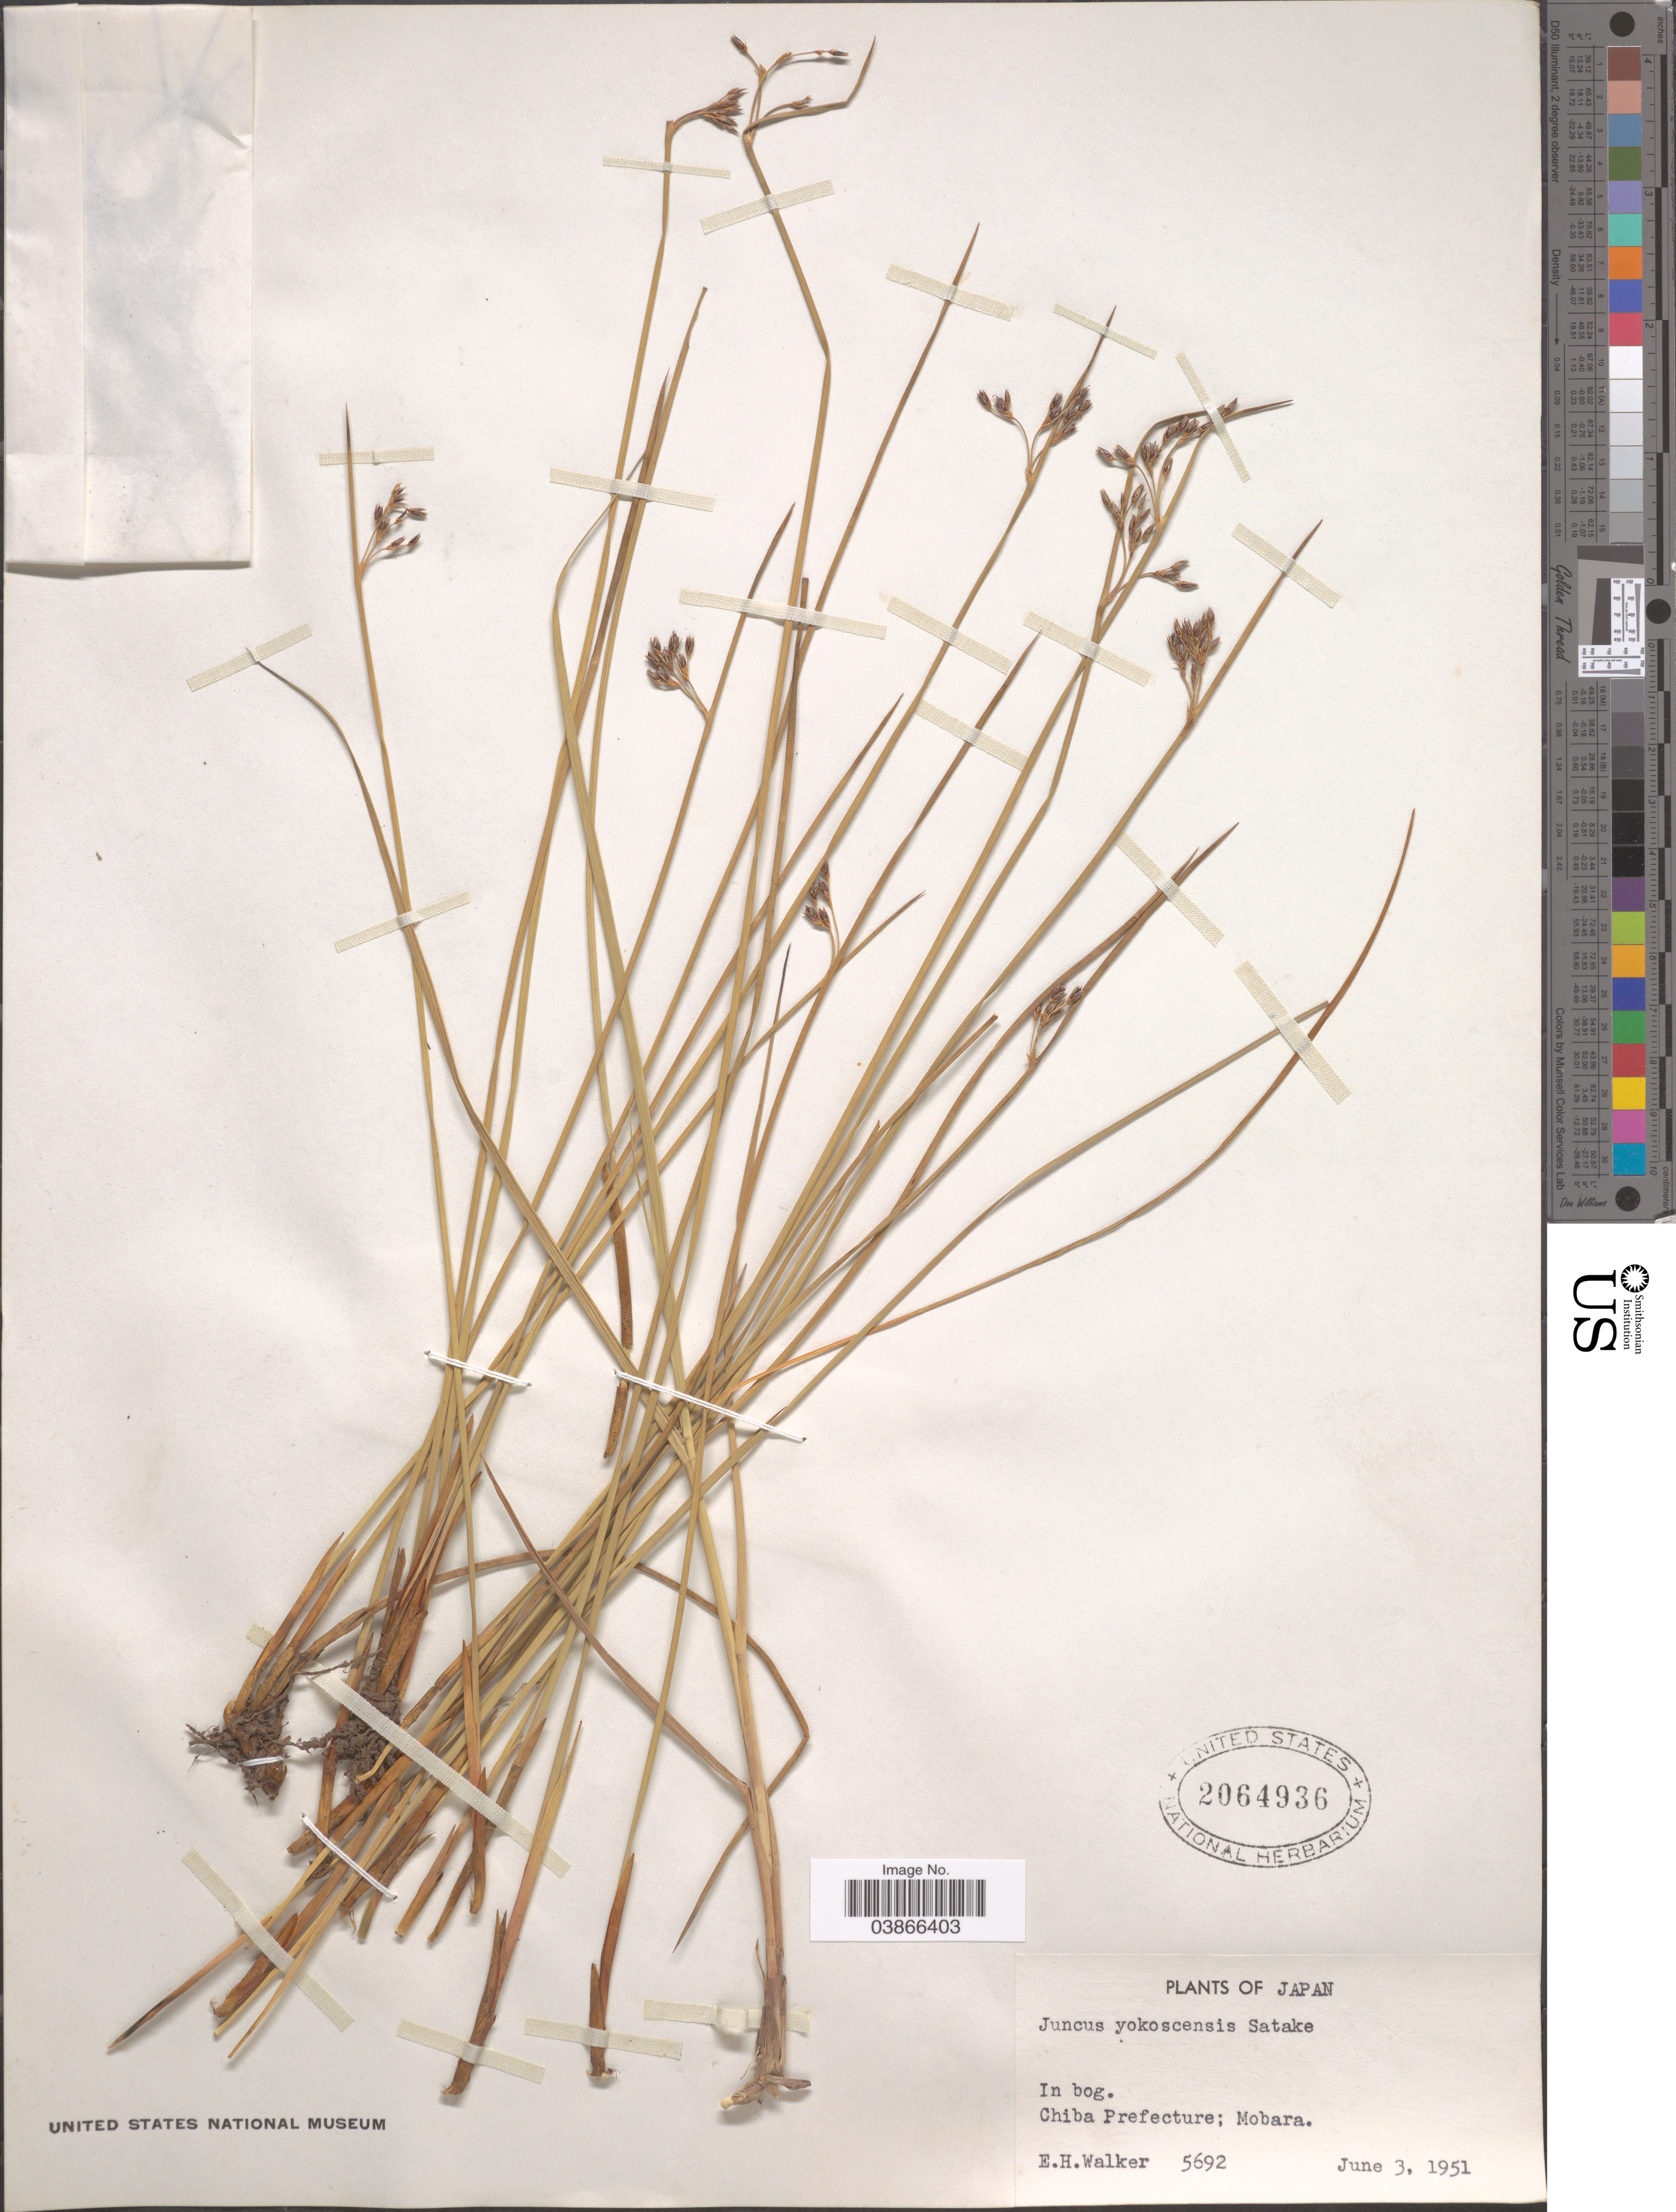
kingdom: Plantae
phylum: Tracheophyta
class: Liliopsida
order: Poales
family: Juncaceae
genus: Juncus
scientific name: Juncus yokoscensis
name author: (Franch. & Sav.) Satake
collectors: E. H. Walker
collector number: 5692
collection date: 1951-06-03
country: Japan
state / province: Tiba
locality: Chiba Prefecture; Mobara.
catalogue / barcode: US 2064936